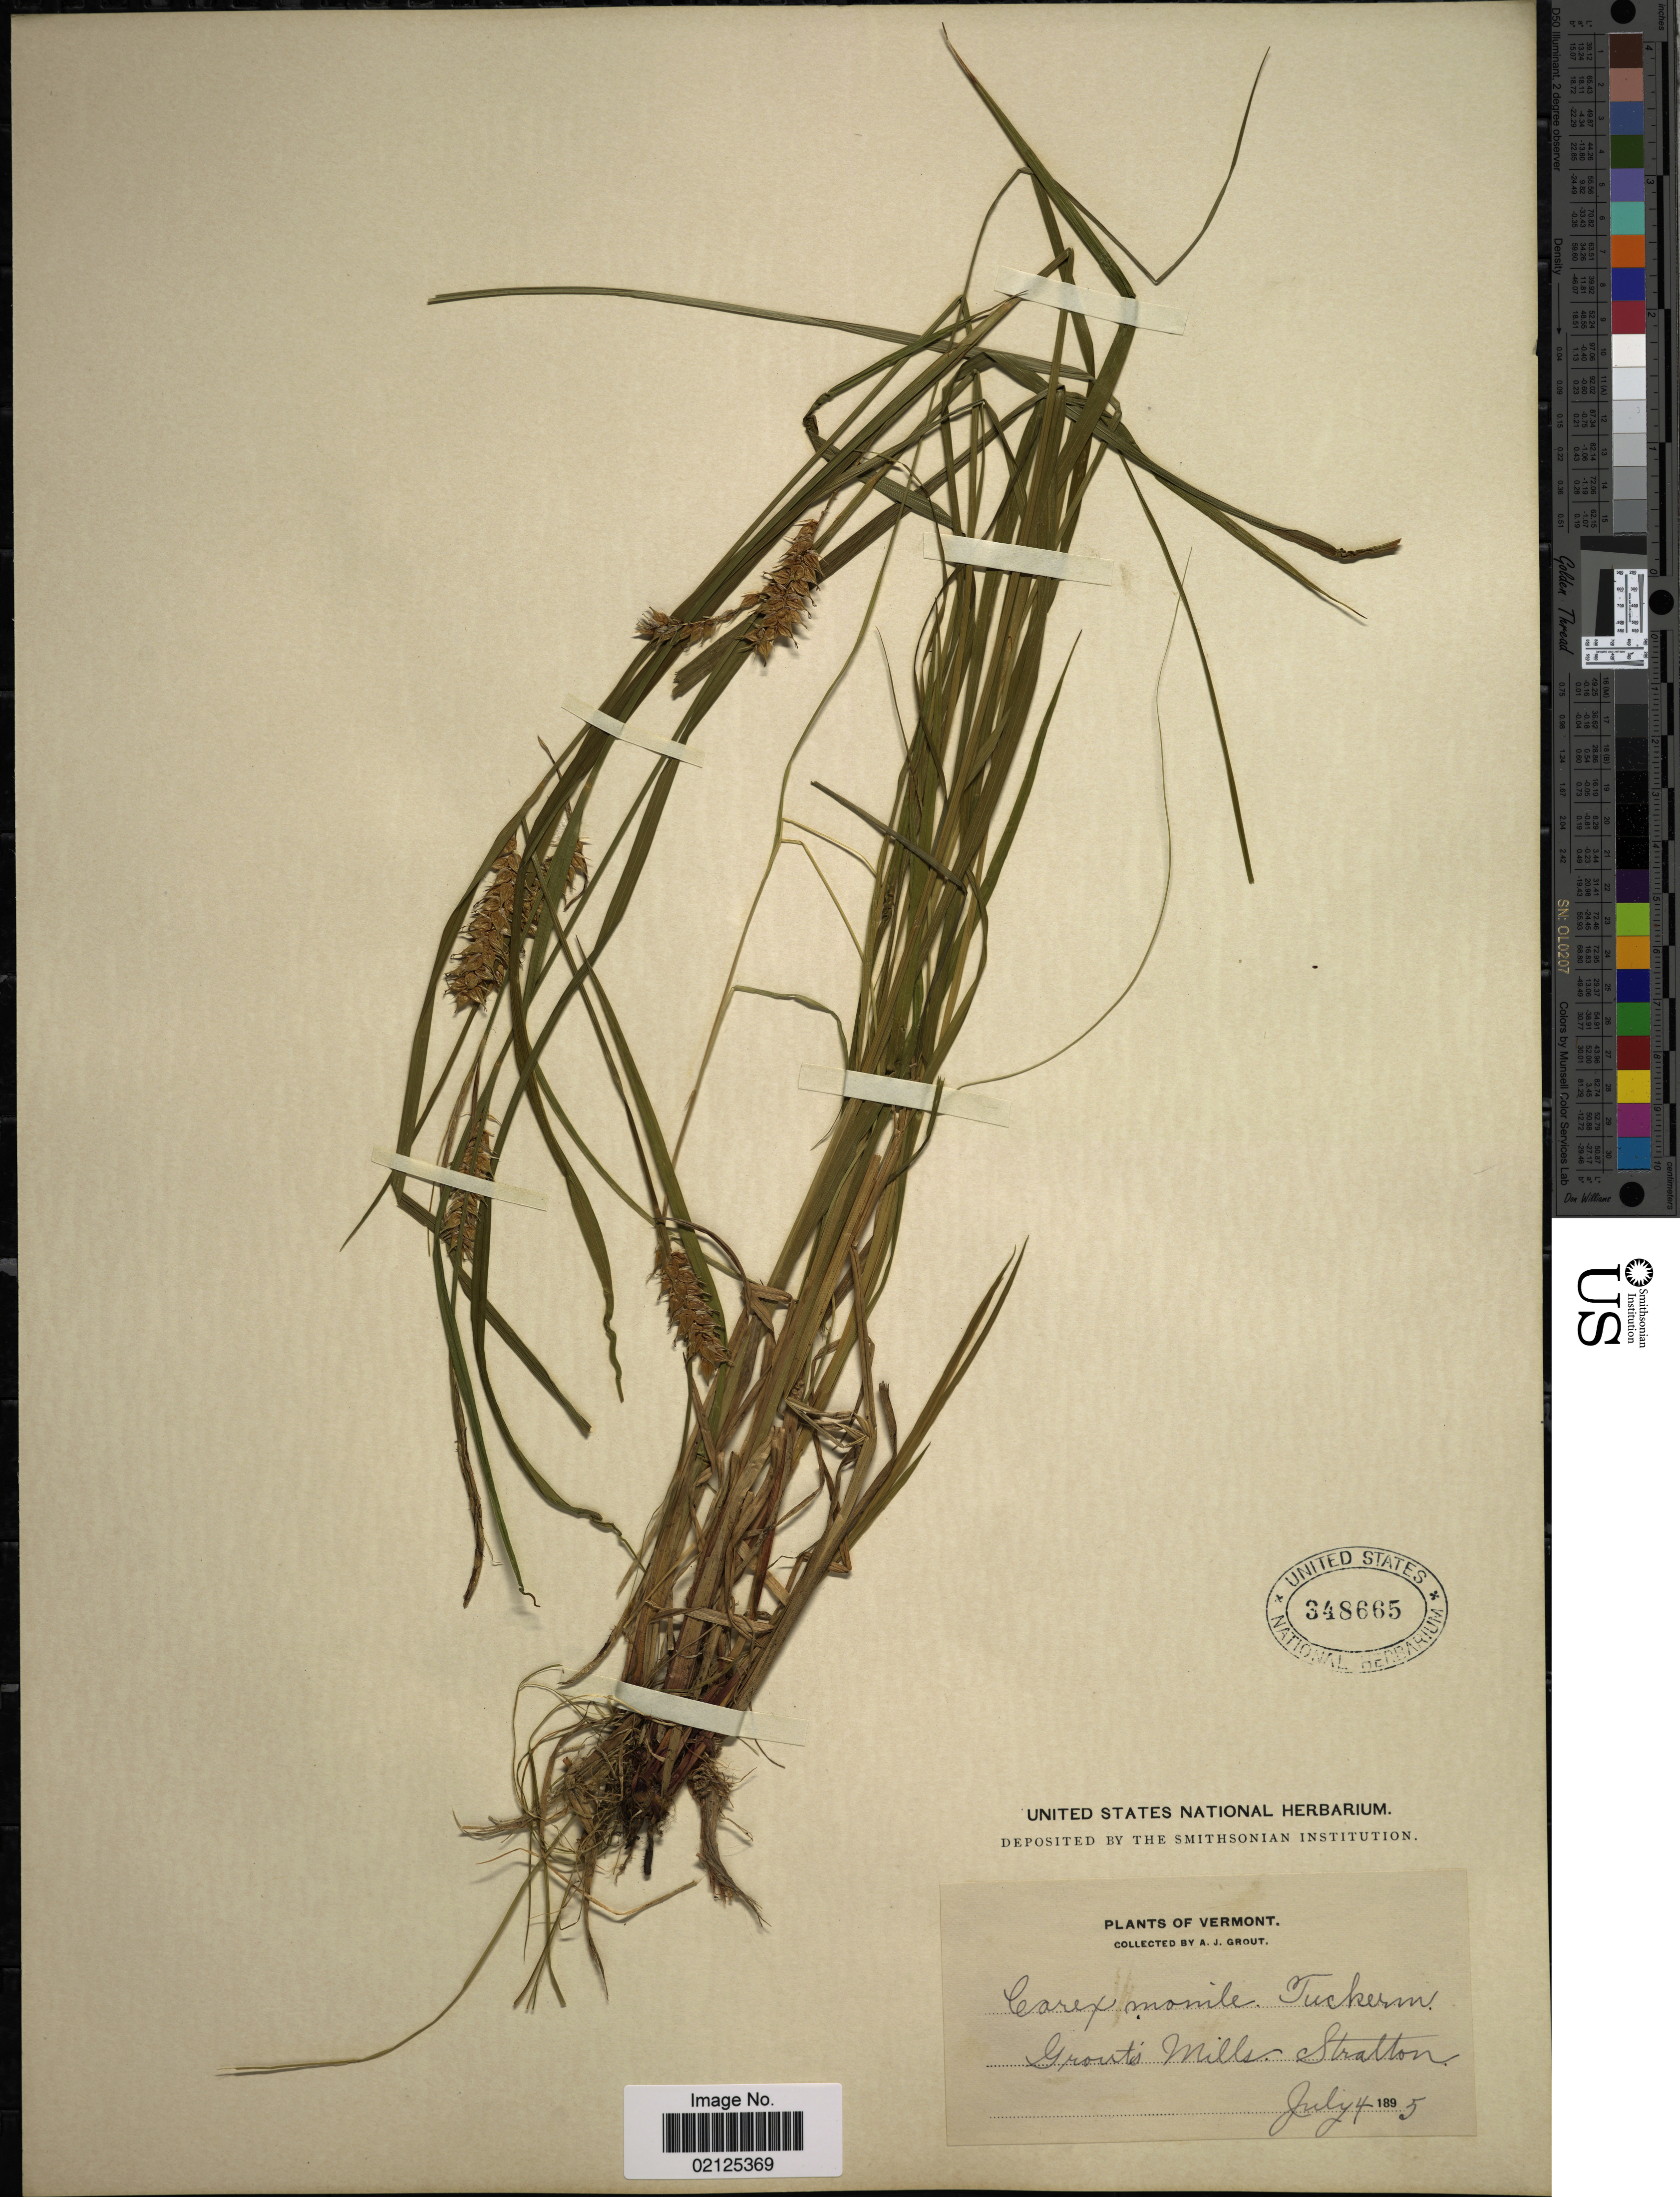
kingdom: Plantae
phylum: Tracheophyta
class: Liliopsida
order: Poales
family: Cyperaceae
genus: Carex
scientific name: Carex vesicaria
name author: L.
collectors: A. J. Grout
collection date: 1895-07-04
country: United States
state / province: Vermont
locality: Groutis Mills Stratton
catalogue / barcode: US 348665